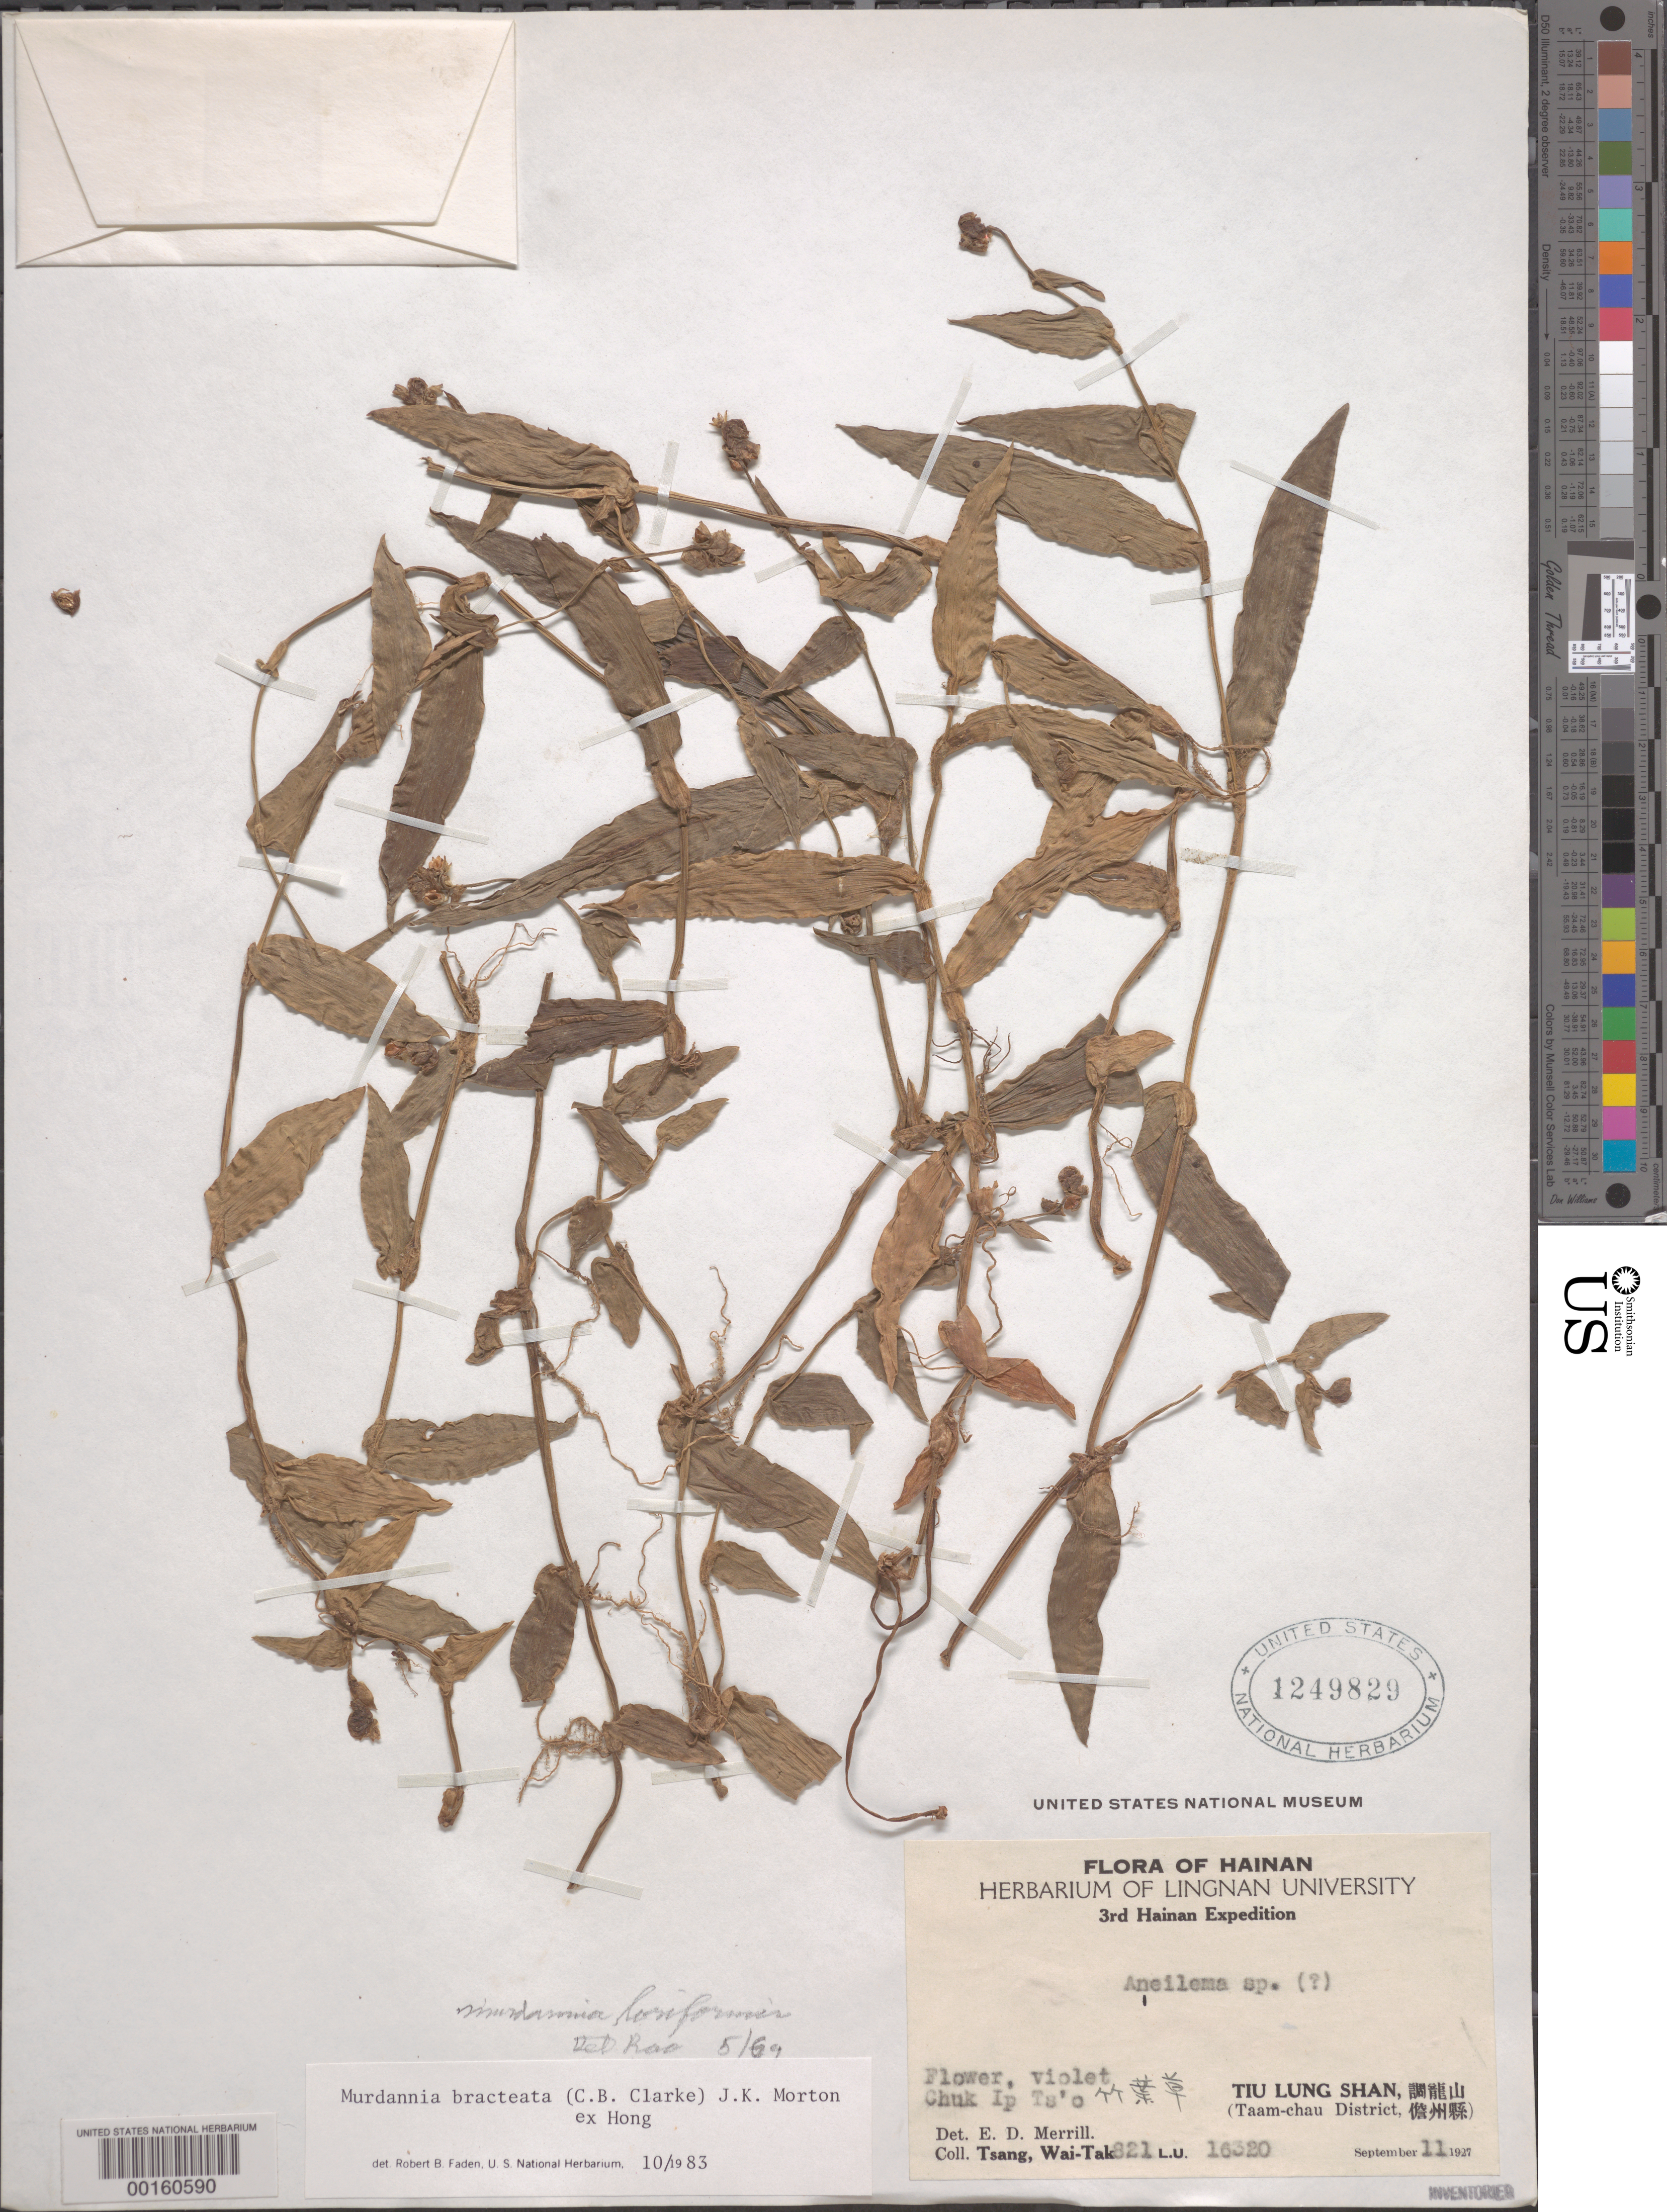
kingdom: Plantae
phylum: Tracheophyta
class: Liliopsida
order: Commelinales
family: Commelinaceae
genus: Murdannia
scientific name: Murdannia bracteata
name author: (C.B. Clarke) J.K. Morton ex D.Y. Hong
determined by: Faden, Robert B., (US), Smithsonian Institution - National Museum of Natural History (UNITED STATES)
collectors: W. T. Tsang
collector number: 16320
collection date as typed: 11 Sep 1927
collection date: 1927-09-11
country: China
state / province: Hainan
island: Hainan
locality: Hainan, liu lung shan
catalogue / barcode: US 1249829